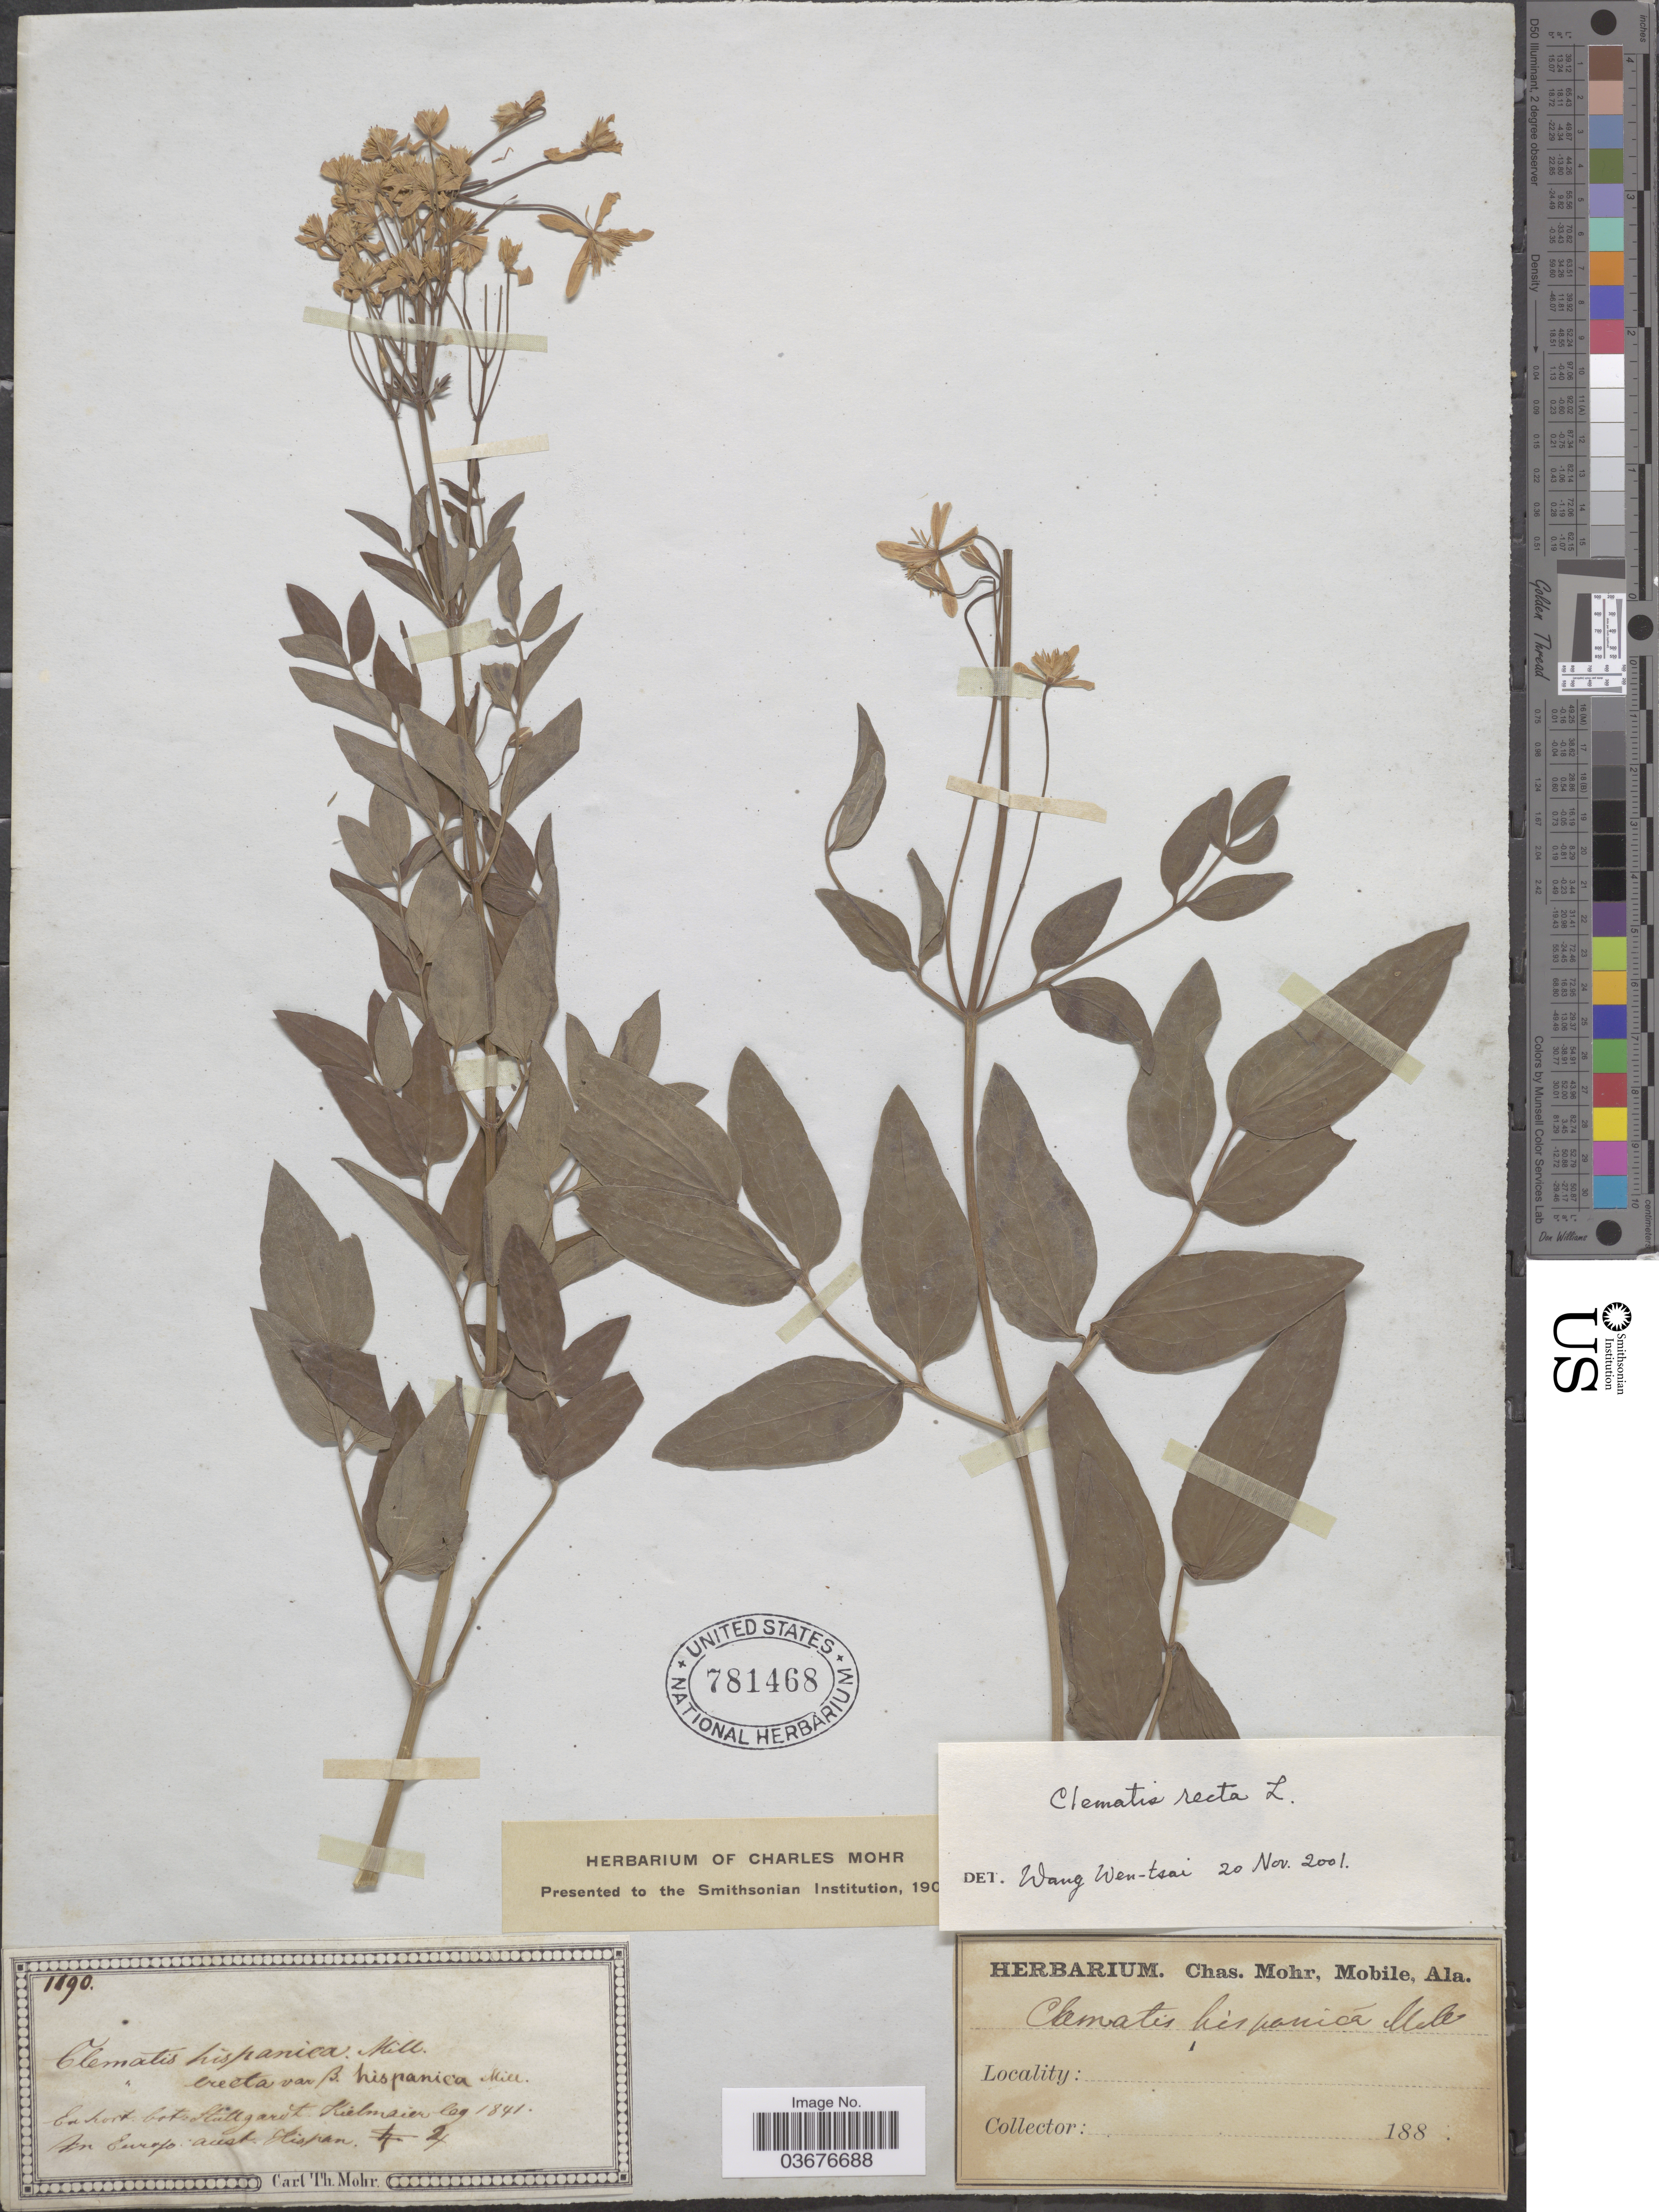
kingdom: Plantae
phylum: Tracheophyta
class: Magnoliopsida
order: Ranunculales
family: Ranunculaceae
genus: Clematis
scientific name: Clematis recta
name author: L.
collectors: Kielmaier, --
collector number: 1190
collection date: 1841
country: Spain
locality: In Europe: aust Hispan.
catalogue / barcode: US 781468